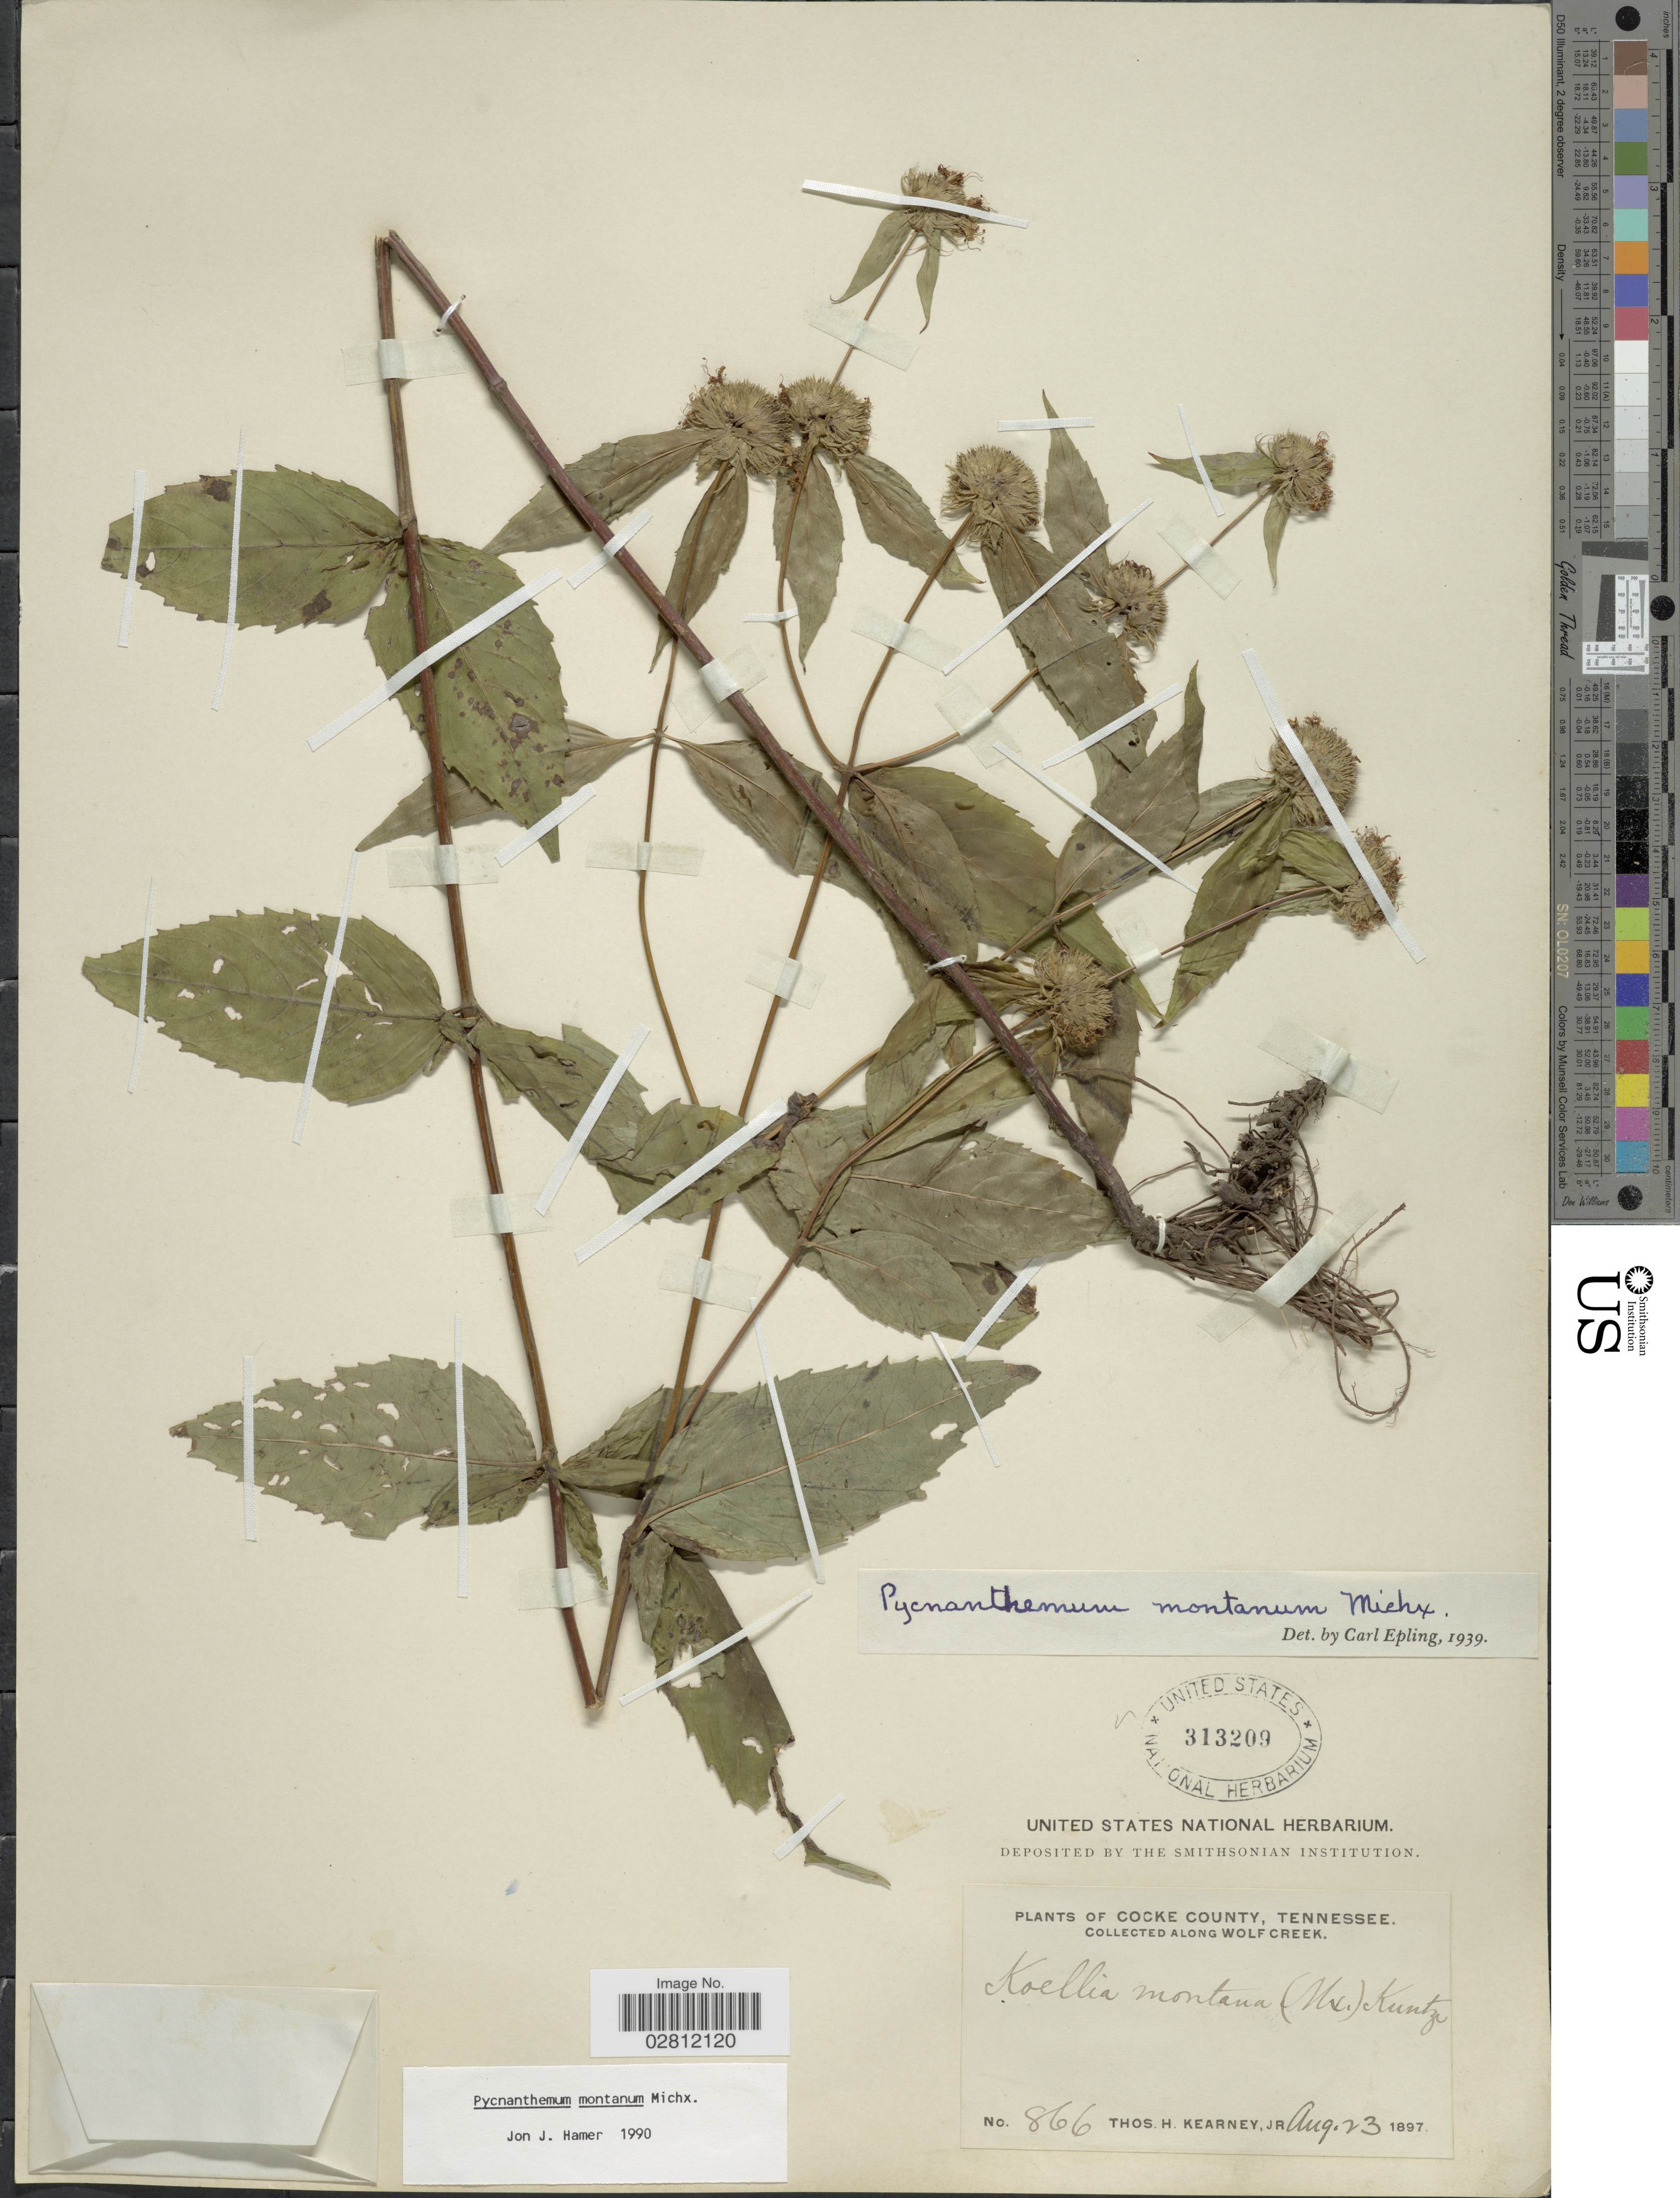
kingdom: Plantae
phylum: Tracheophyta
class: Magnoliopsida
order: Lamiales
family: Lamiaceae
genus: Pycnanthemum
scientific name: Pycnanthemum montanum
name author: Michx.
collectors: T. H. Kearney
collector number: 866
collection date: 1897-08-23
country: United States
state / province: Tennessee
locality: Cocke County, along Wolf Creek.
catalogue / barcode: US 313209